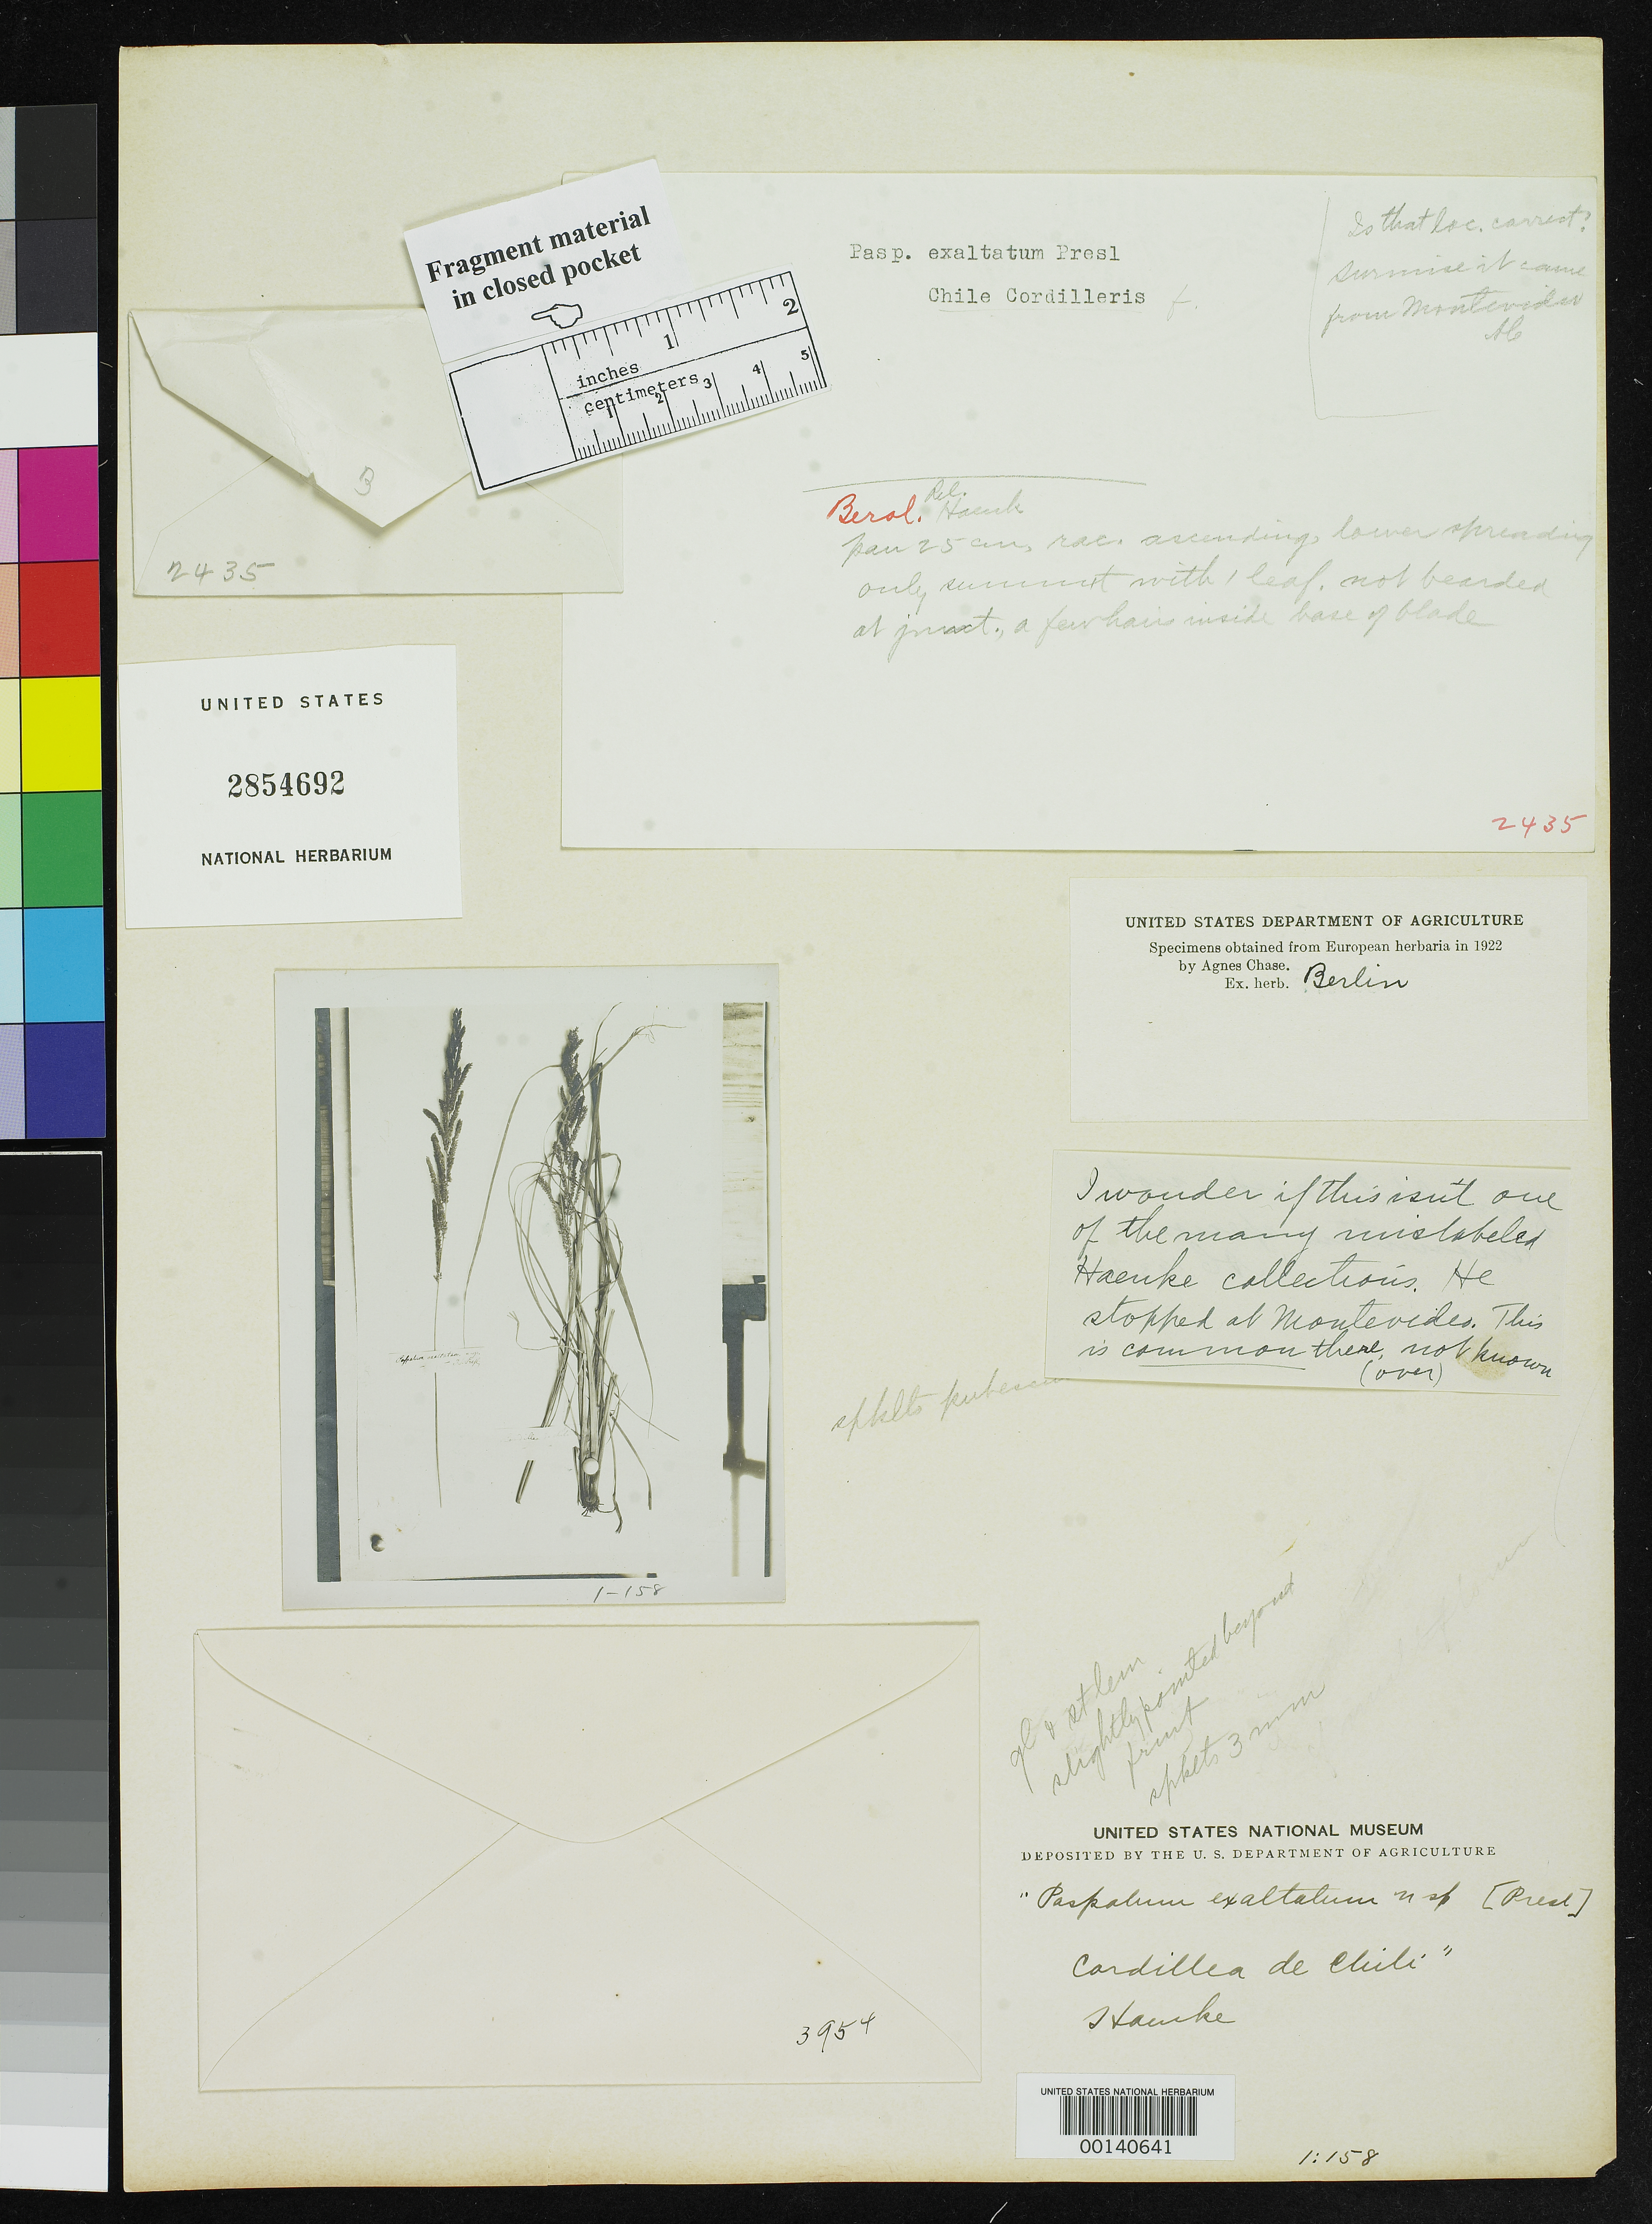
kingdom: Plantae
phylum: Tracheophyta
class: Liliopsida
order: Poales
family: Poaceae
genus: Paspalum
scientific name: Paspalum exaltatum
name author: J. Presl in C. Presl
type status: Type Fragment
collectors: T. P. X. Haenke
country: Chile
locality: Cordillera.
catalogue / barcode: US 2854692